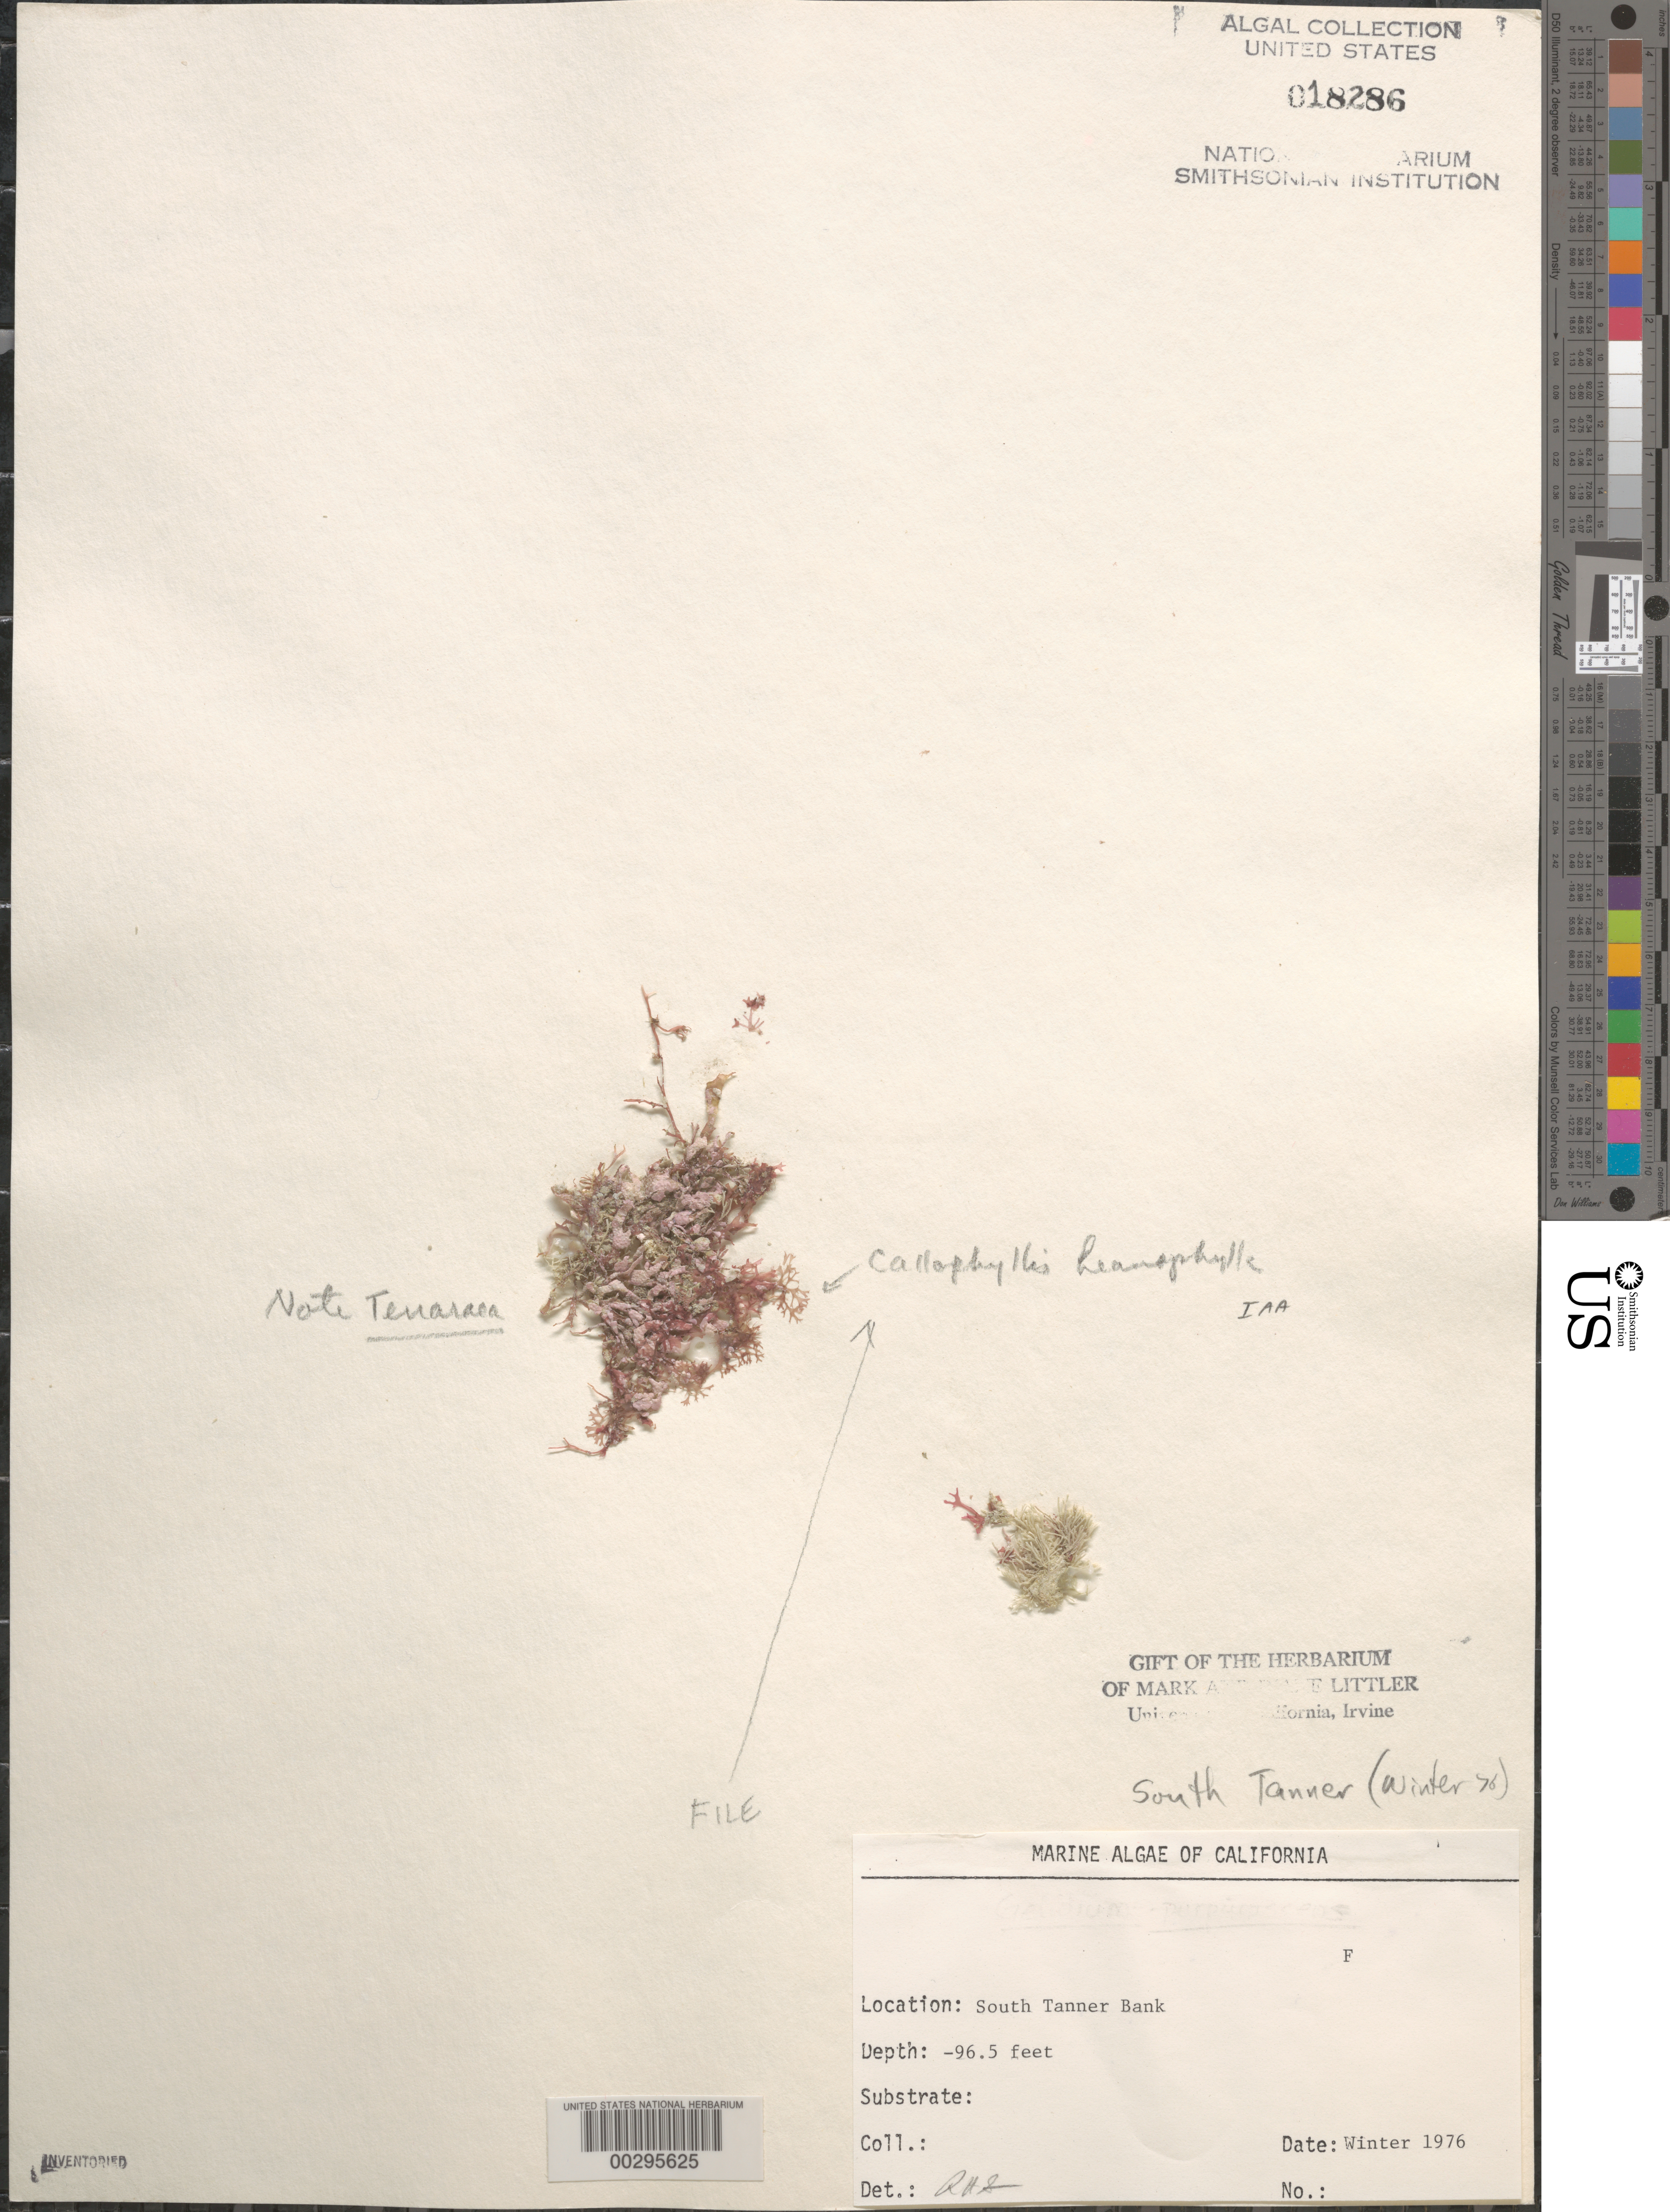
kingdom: Plantae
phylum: Rhodophyta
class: Florideophyceae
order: Gigartinales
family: Kallymeniaceae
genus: Callophyllis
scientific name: Callophyllis heanophylla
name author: Setch.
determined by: Sims, Robert H.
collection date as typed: Win 1976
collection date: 1976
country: United States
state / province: California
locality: South Tanner Bank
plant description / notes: BLM-SOCALBIGHT Rocky Intertidal Survey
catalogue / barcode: US 18286